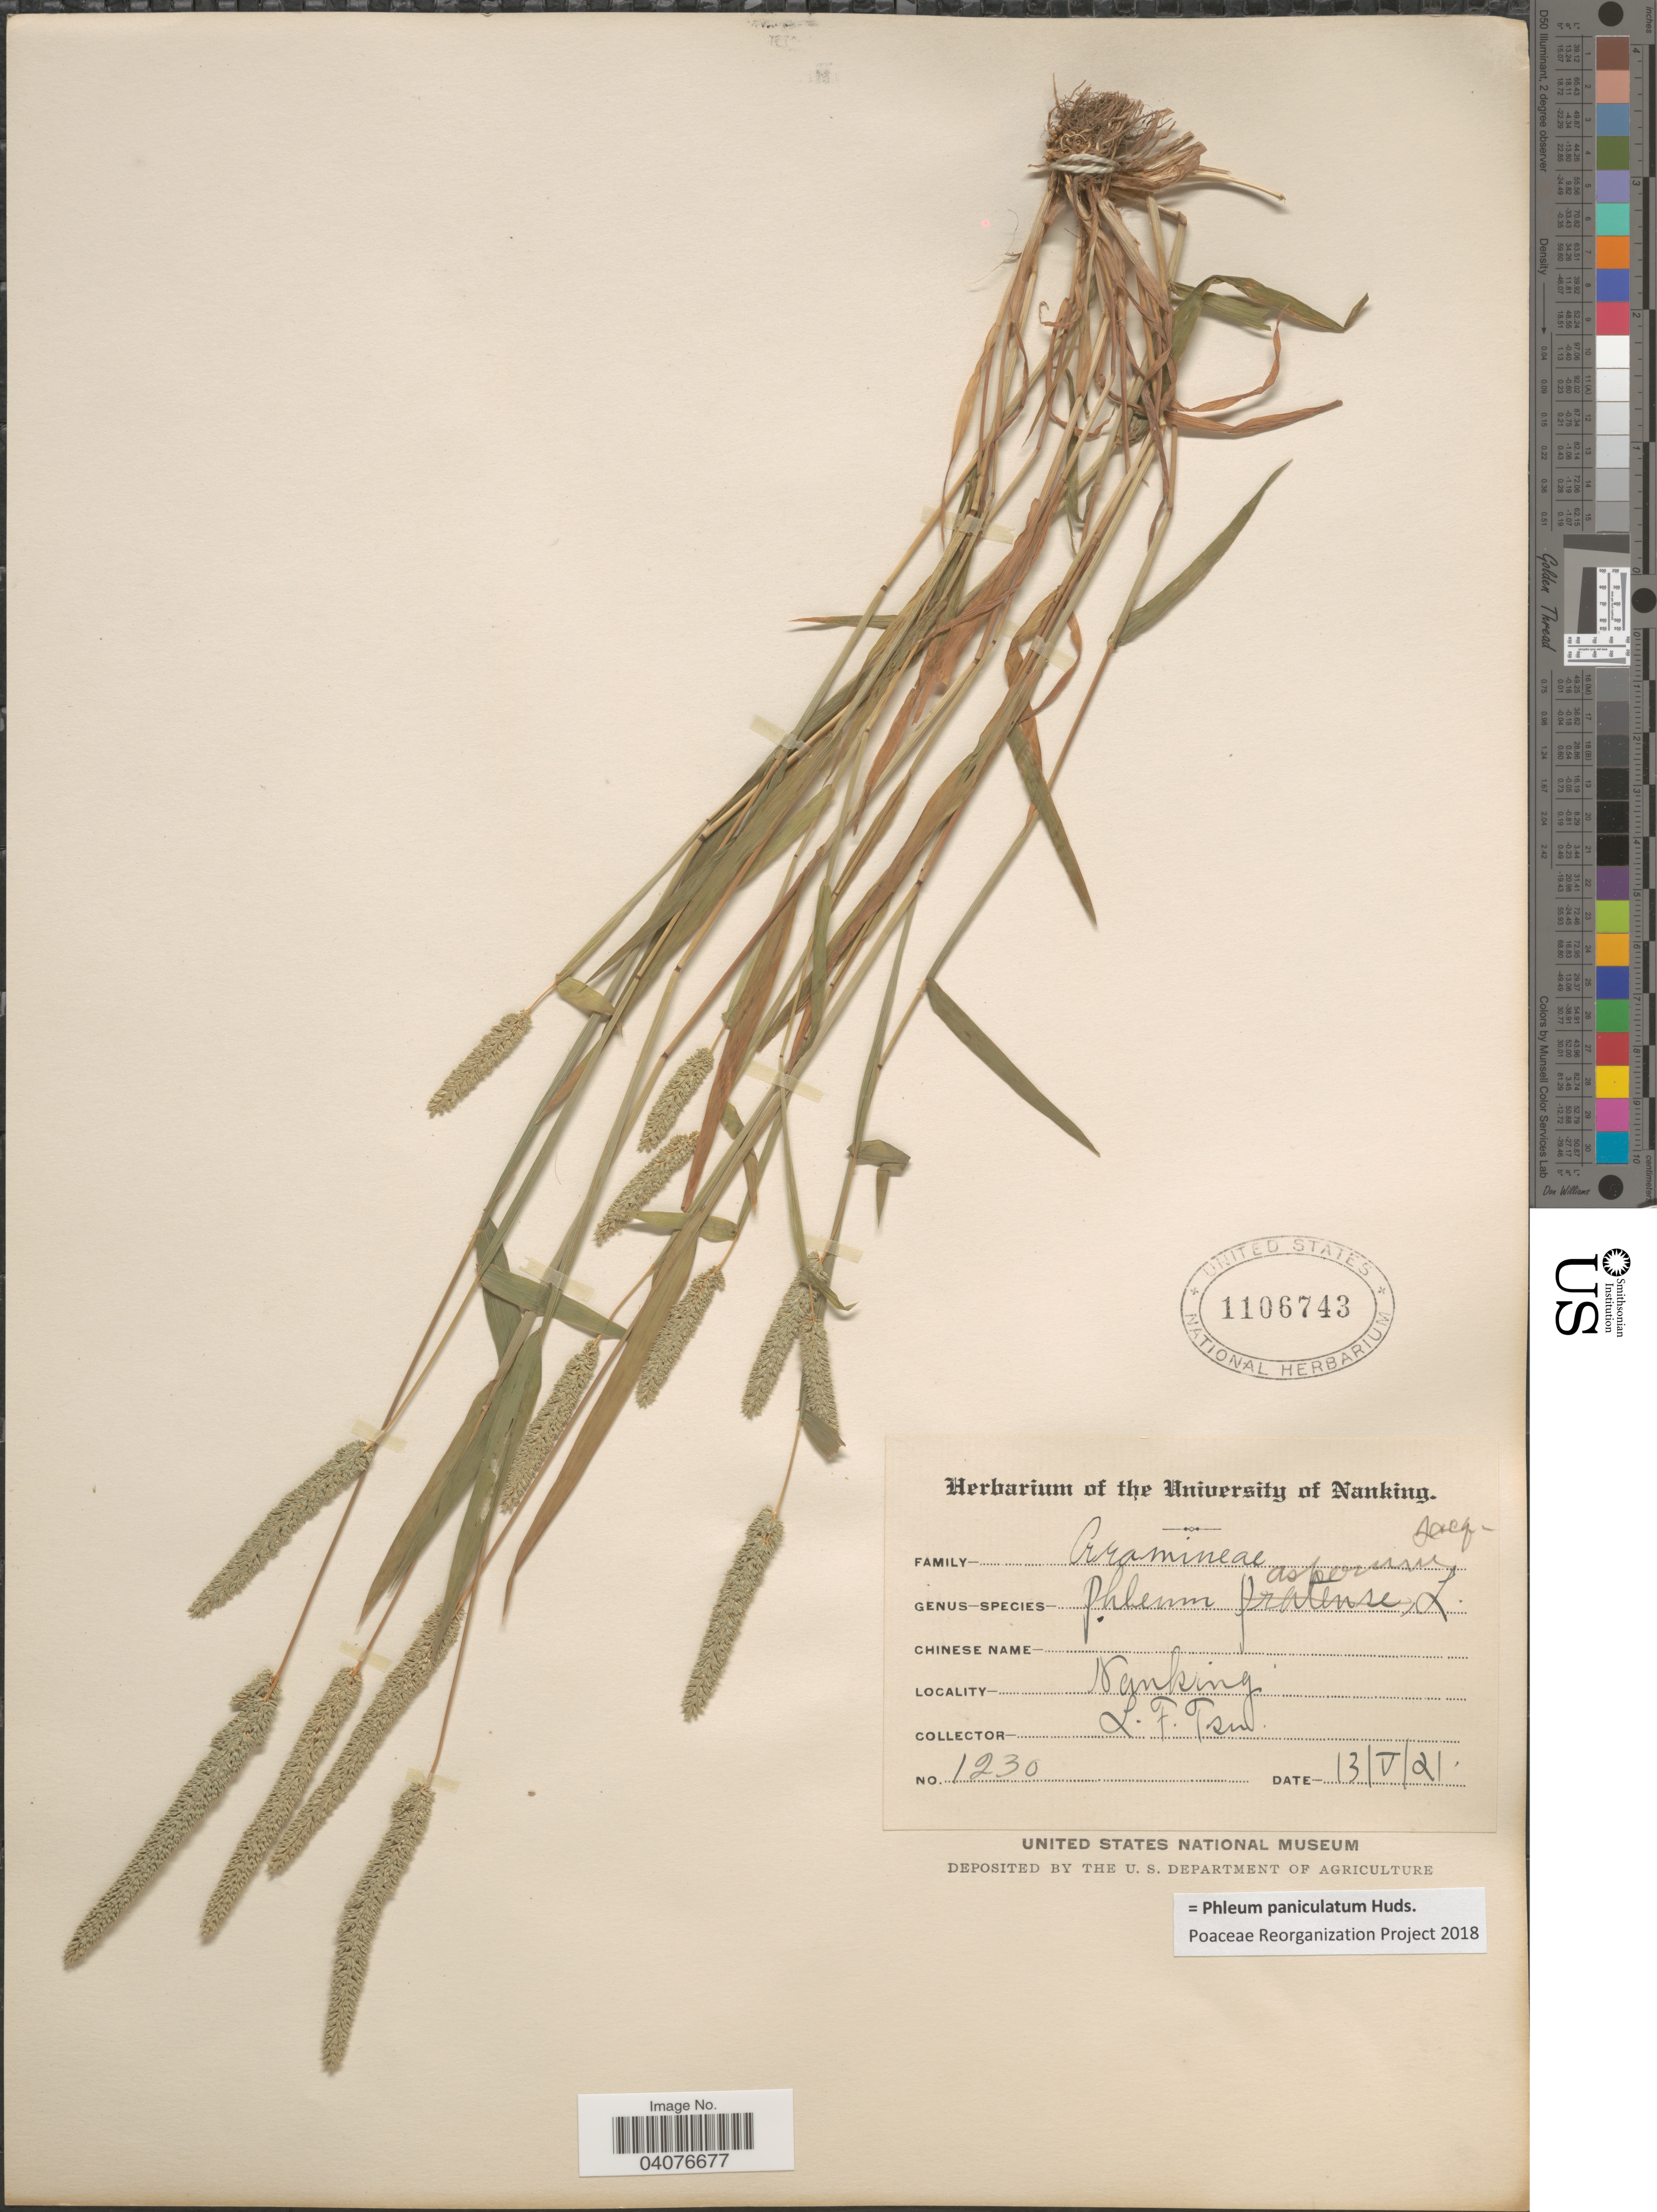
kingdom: Plantae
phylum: Tracheophyta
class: Liliopsida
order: Poales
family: Poaceae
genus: Phleum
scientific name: Phleum paniculatum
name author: Huds.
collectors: L. Tsu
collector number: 1230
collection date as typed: Transcribed d/m/y: 13/5/21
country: China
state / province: Jiangsu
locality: Nanking.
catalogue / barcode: US 1106743